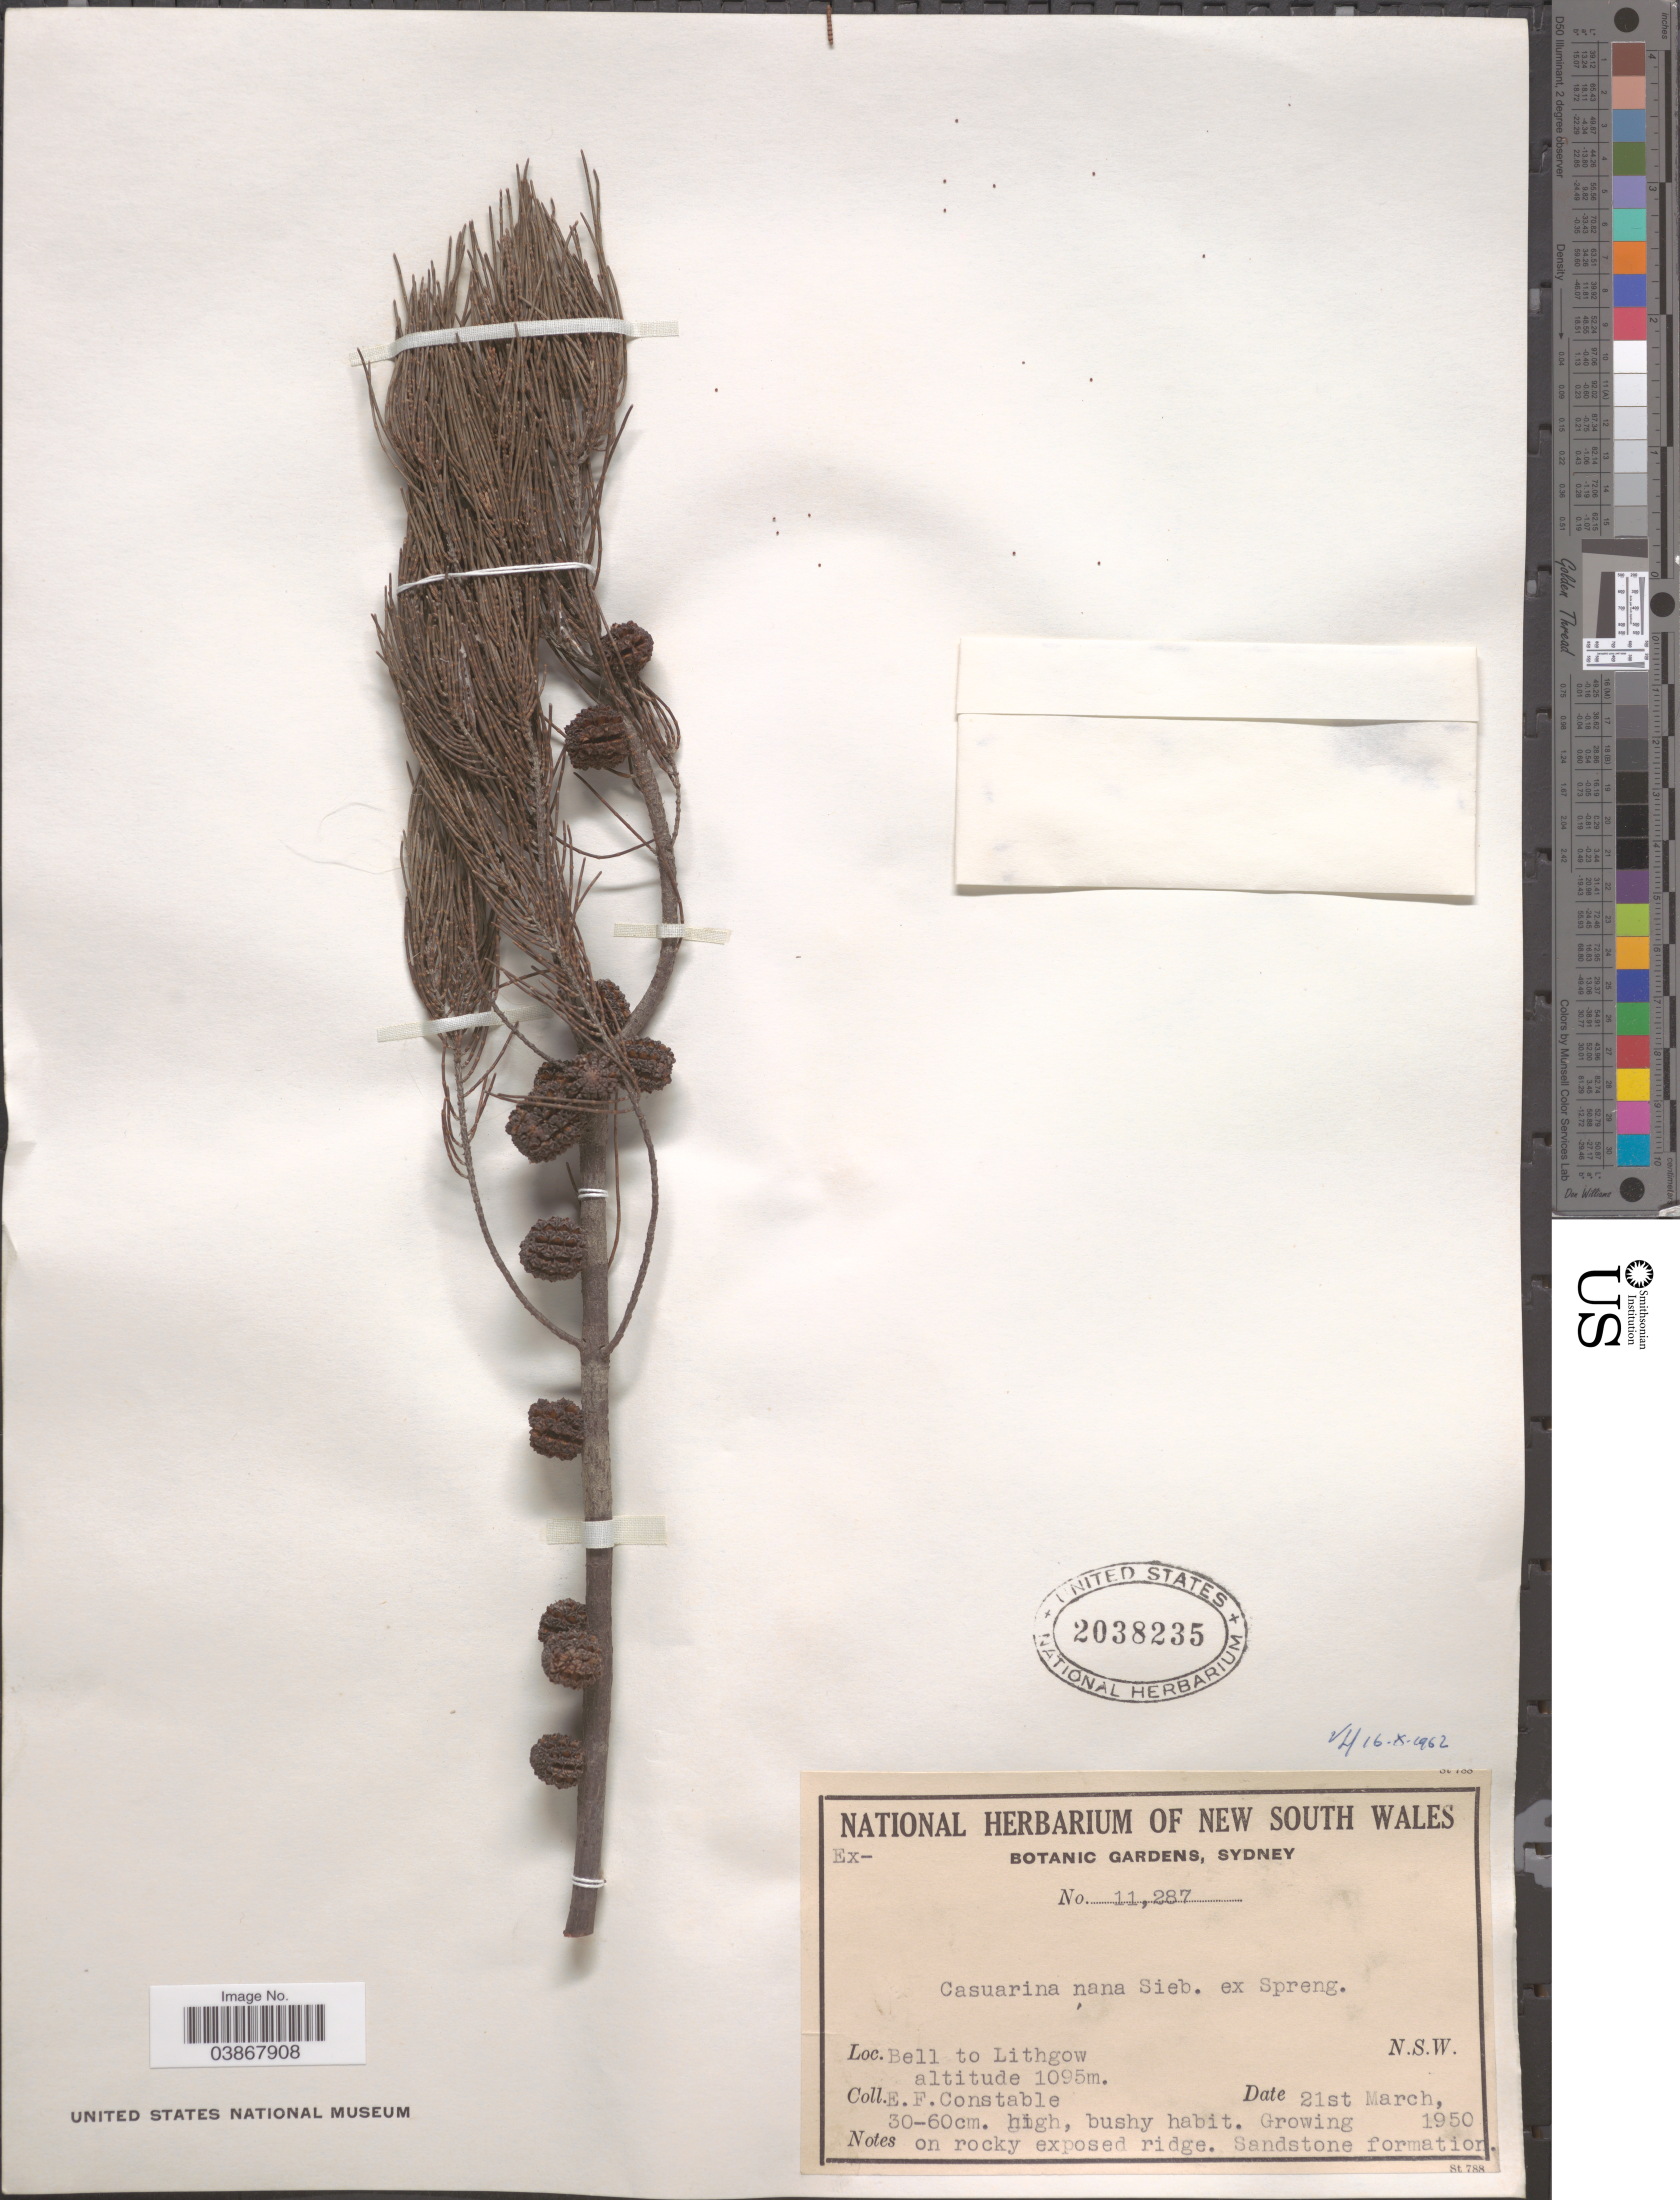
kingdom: Plantae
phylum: Tracheophyta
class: Magnoliopsida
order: Fagales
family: Casuarinaceae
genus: Casuarina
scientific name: Casuarina nana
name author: Sieber ex Spreng.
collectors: E. F. Constable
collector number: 11287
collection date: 1950-03-21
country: Australia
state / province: New South Wales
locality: Bell to Lithgow.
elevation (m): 1095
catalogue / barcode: US 2038235